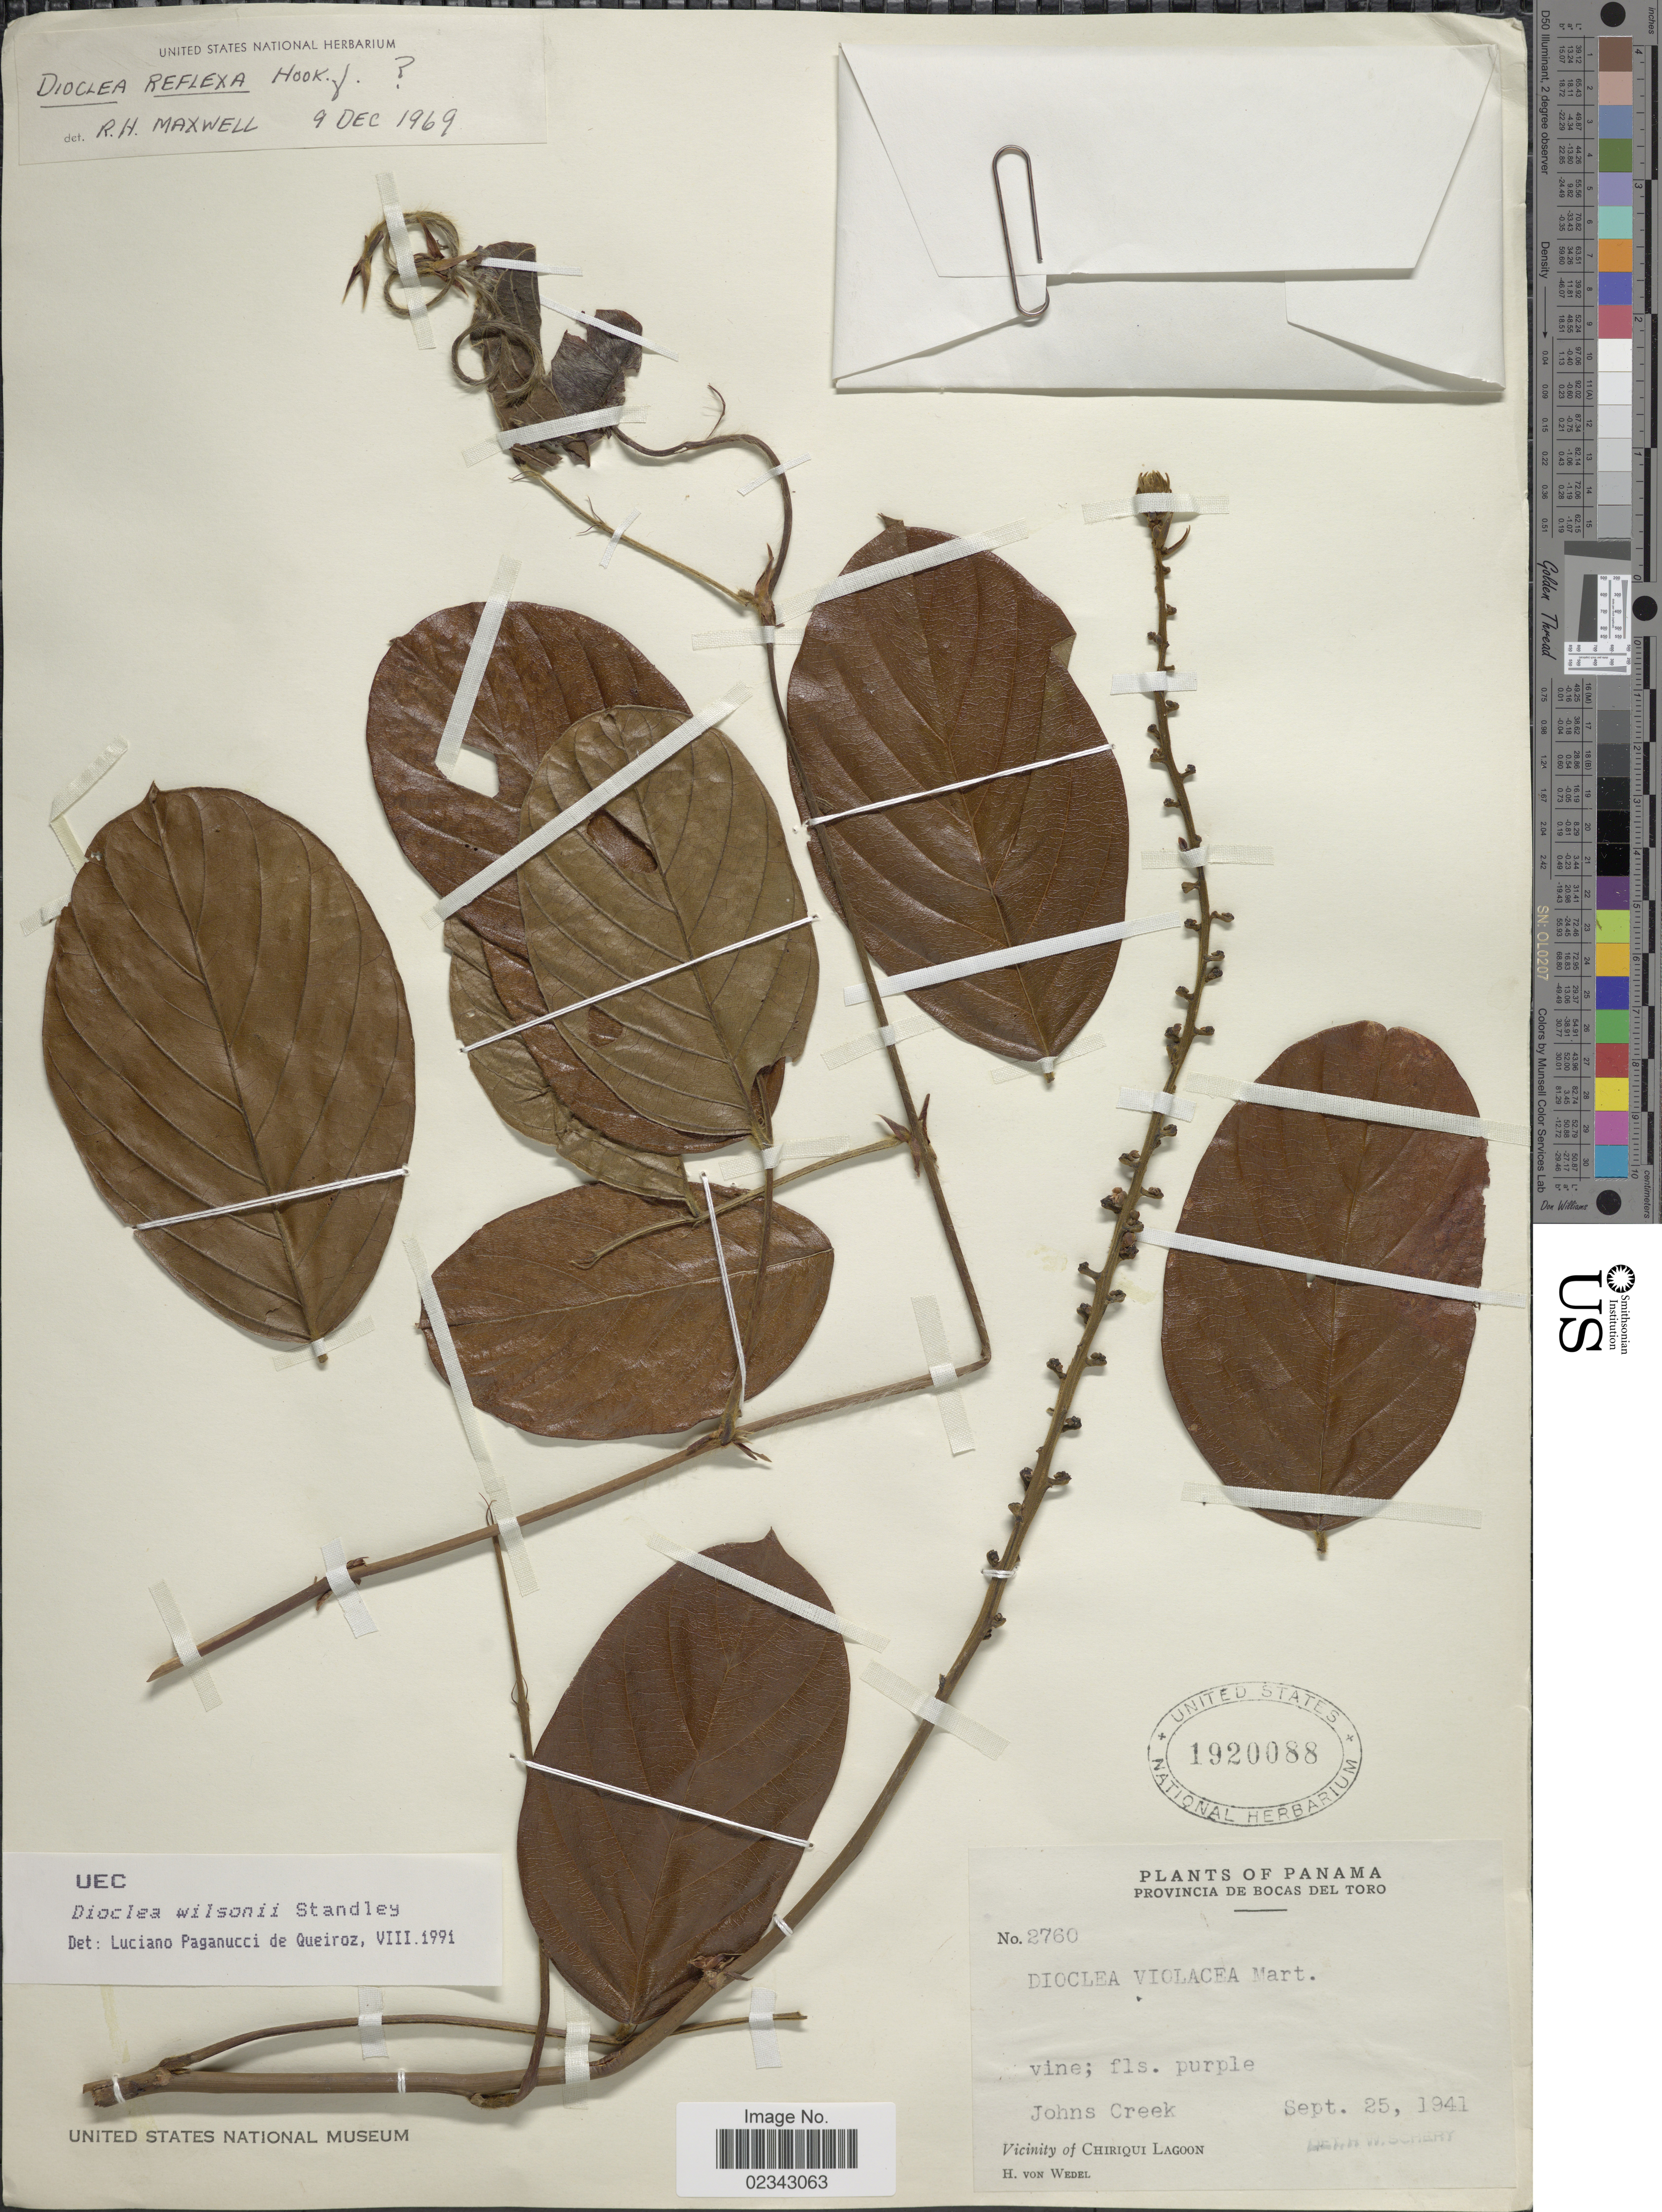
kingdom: Plantae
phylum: Tracheophyta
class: Magnoliopsida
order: Fabales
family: Fabaceae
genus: Macropsychanthus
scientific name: Macropsychanthus wilsonii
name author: (Standl.) L.P. Queiroz & Snak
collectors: H. von Wedel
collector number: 2760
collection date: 1941-09-25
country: Panama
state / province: Bocas del Toro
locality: Johns Creek, Vicinity of Chiriqui Lagoon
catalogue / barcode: US 1920088